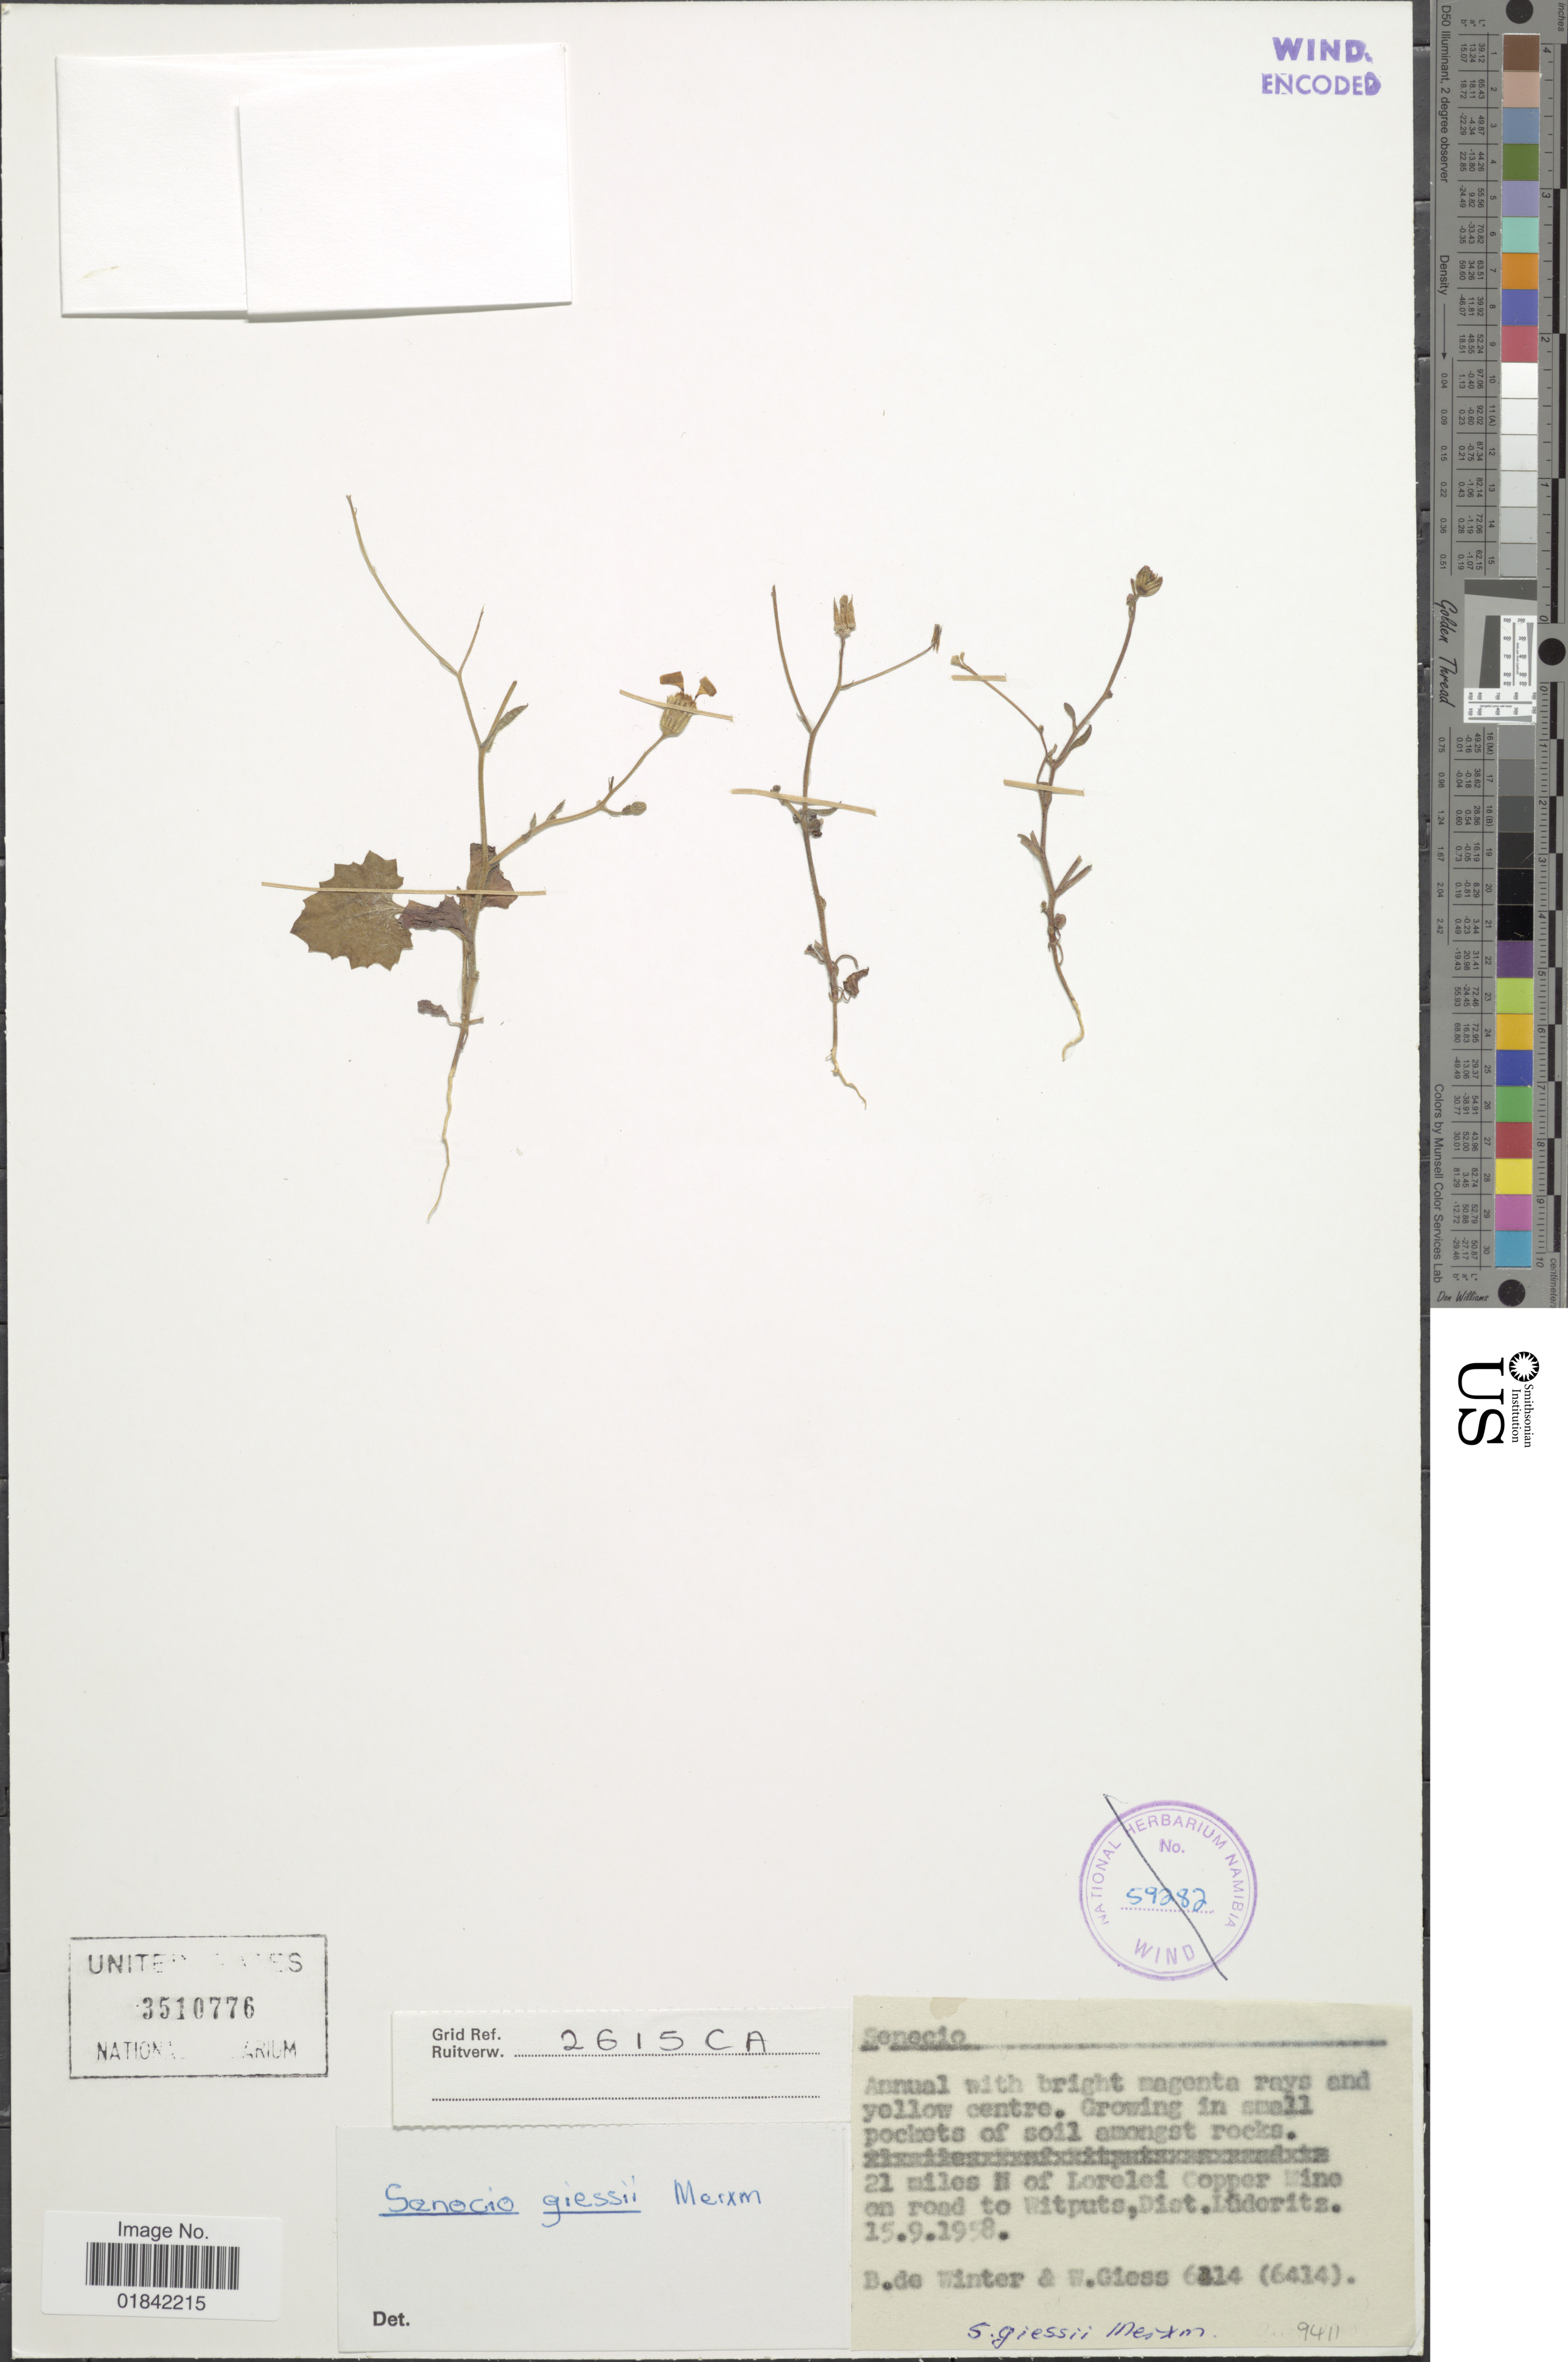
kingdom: Plantae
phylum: Tracheophyta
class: Magnoliopsida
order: Asterales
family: Asteraceae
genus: Senecio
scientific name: Senecio giessii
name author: Merxm.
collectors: B. De Winter & W. Giess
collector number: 6414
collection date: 1958-09-15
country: Namibia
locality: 21 miles N of Lorelei Copper Mine on road to Witpute, Dist. Luderitz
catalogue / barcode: US 3510776